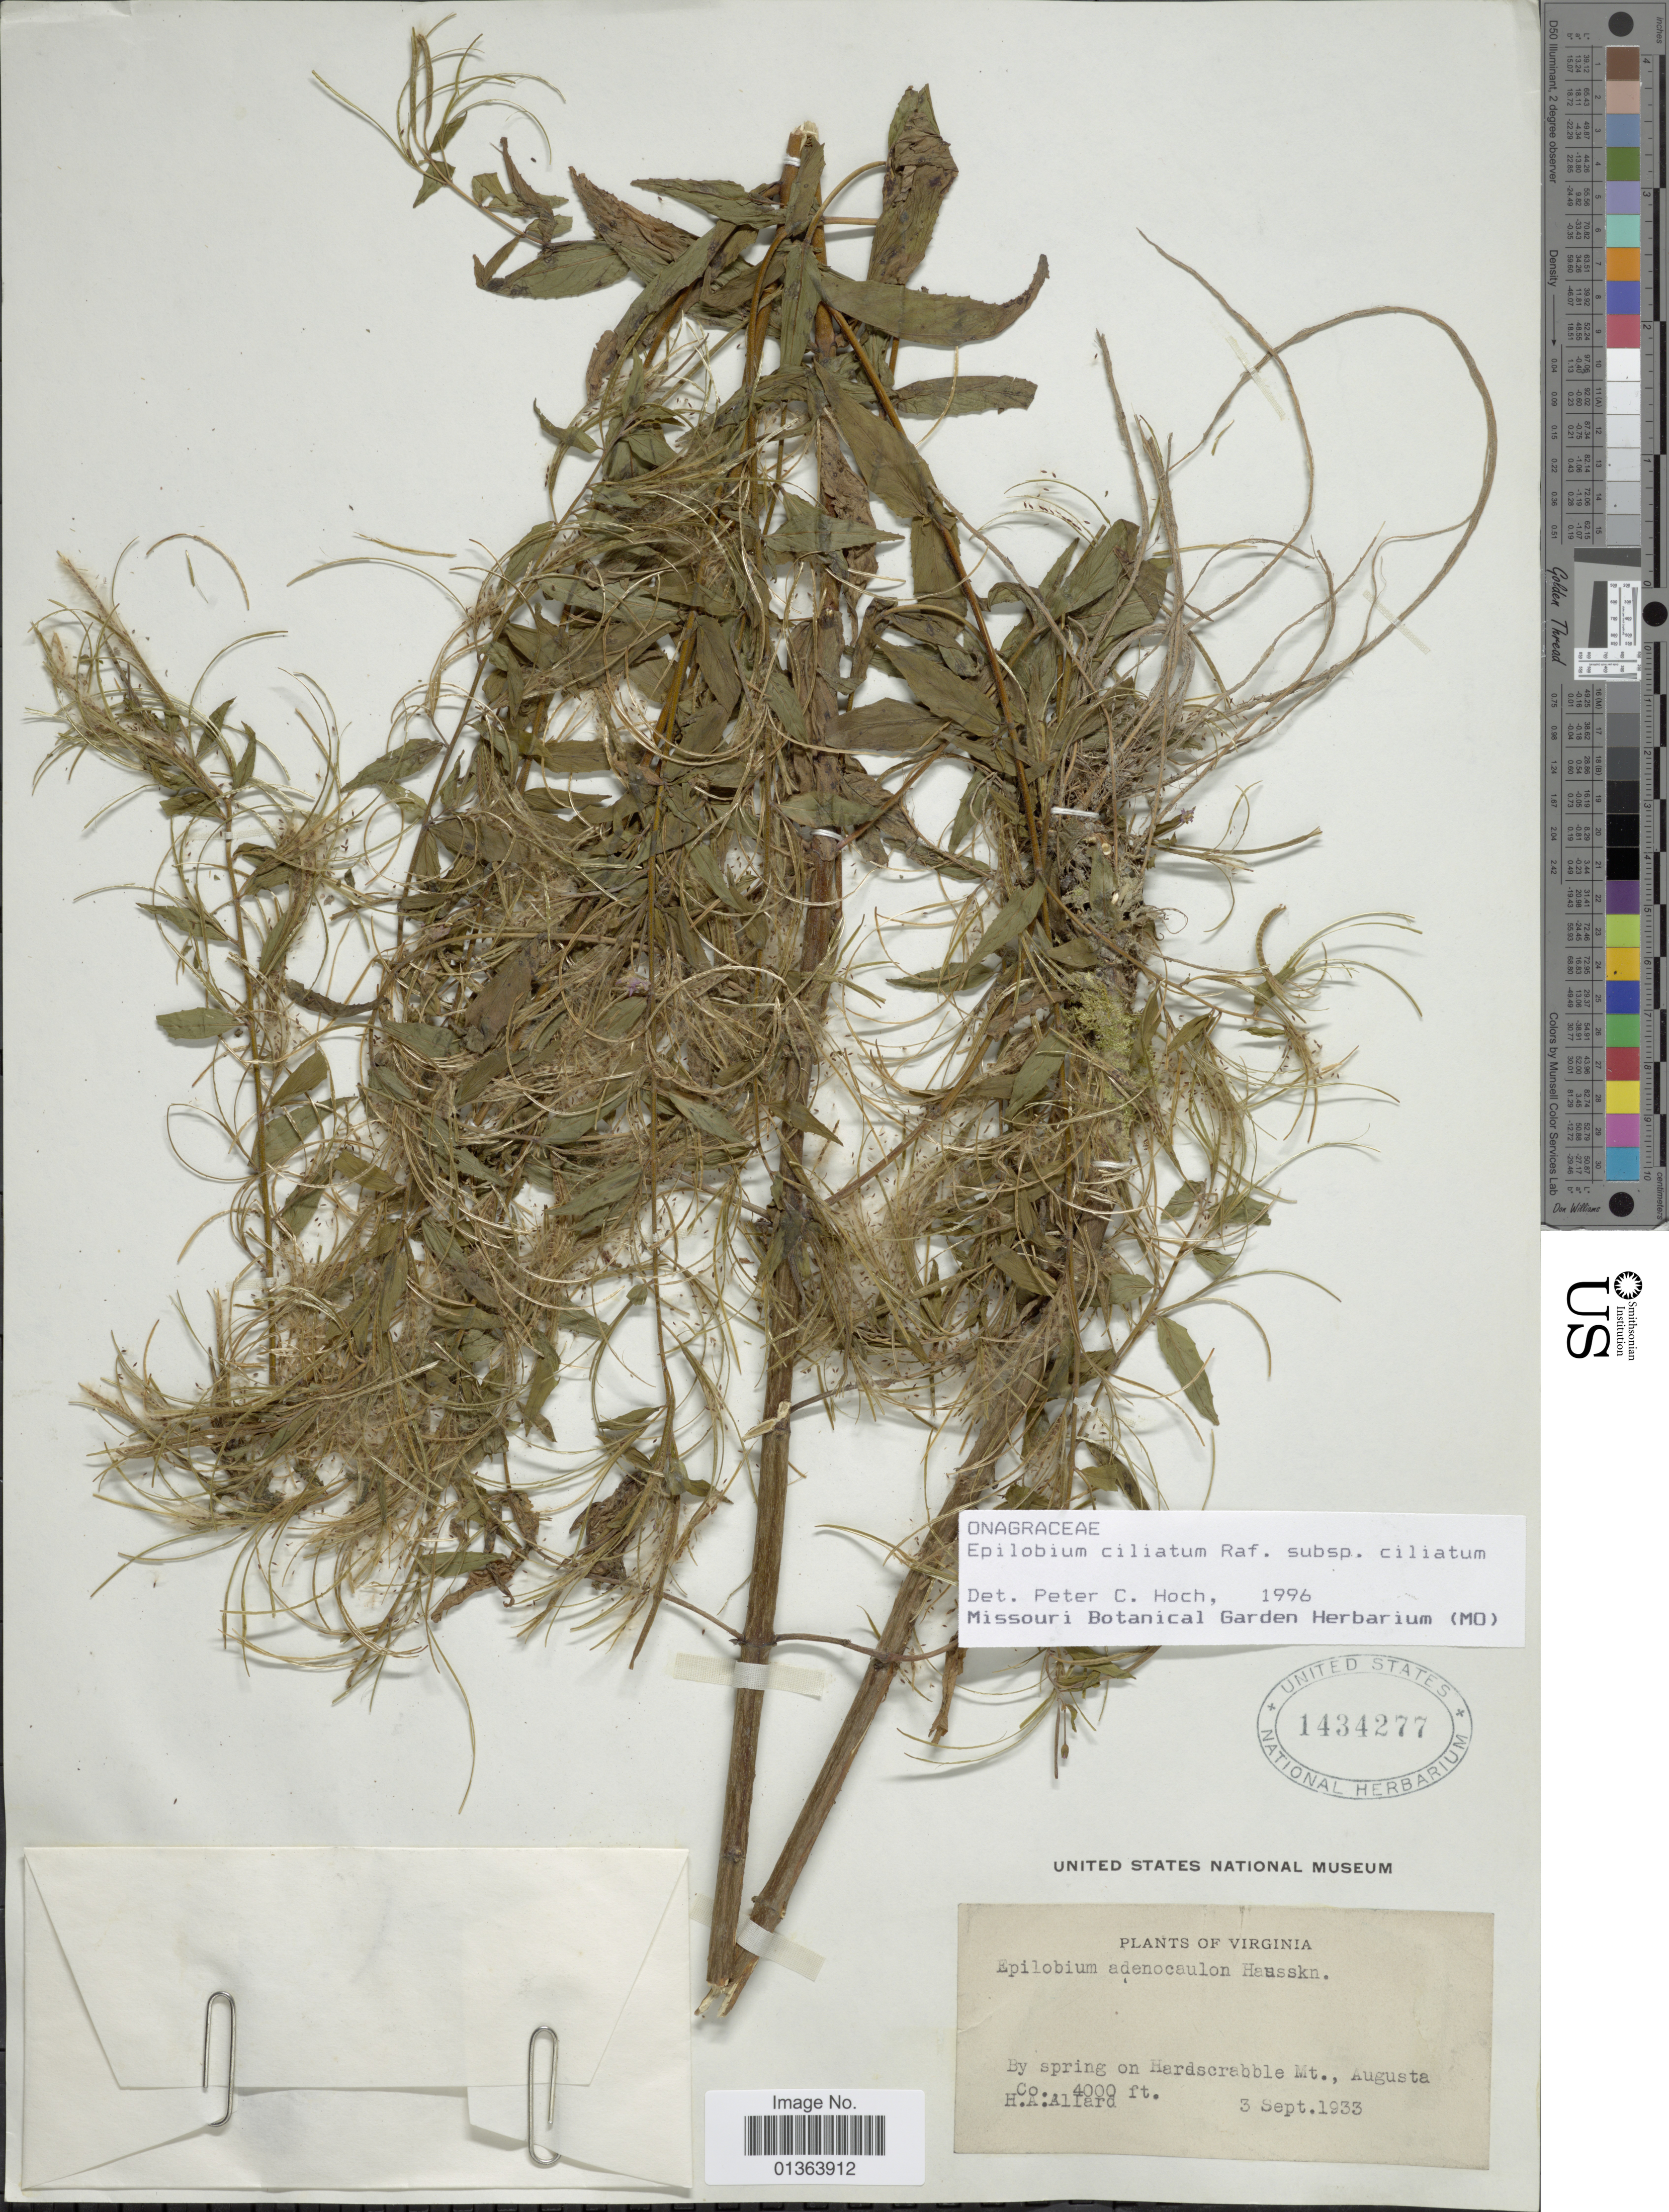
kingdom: Plantae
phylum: Tracheophyta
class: Magnoliopsida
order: Myrtales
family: Onagraceae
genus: Epilobium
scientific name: Epilobium ciliatum subsp. ciliatum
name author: Raf.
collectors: H. A. Allard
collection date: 1933-09-03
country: United States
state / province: Virginia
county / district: Augusta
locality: By spring on Hardscrabble Mt., Augusta Co.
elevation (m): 1219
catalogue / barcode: US 1434277